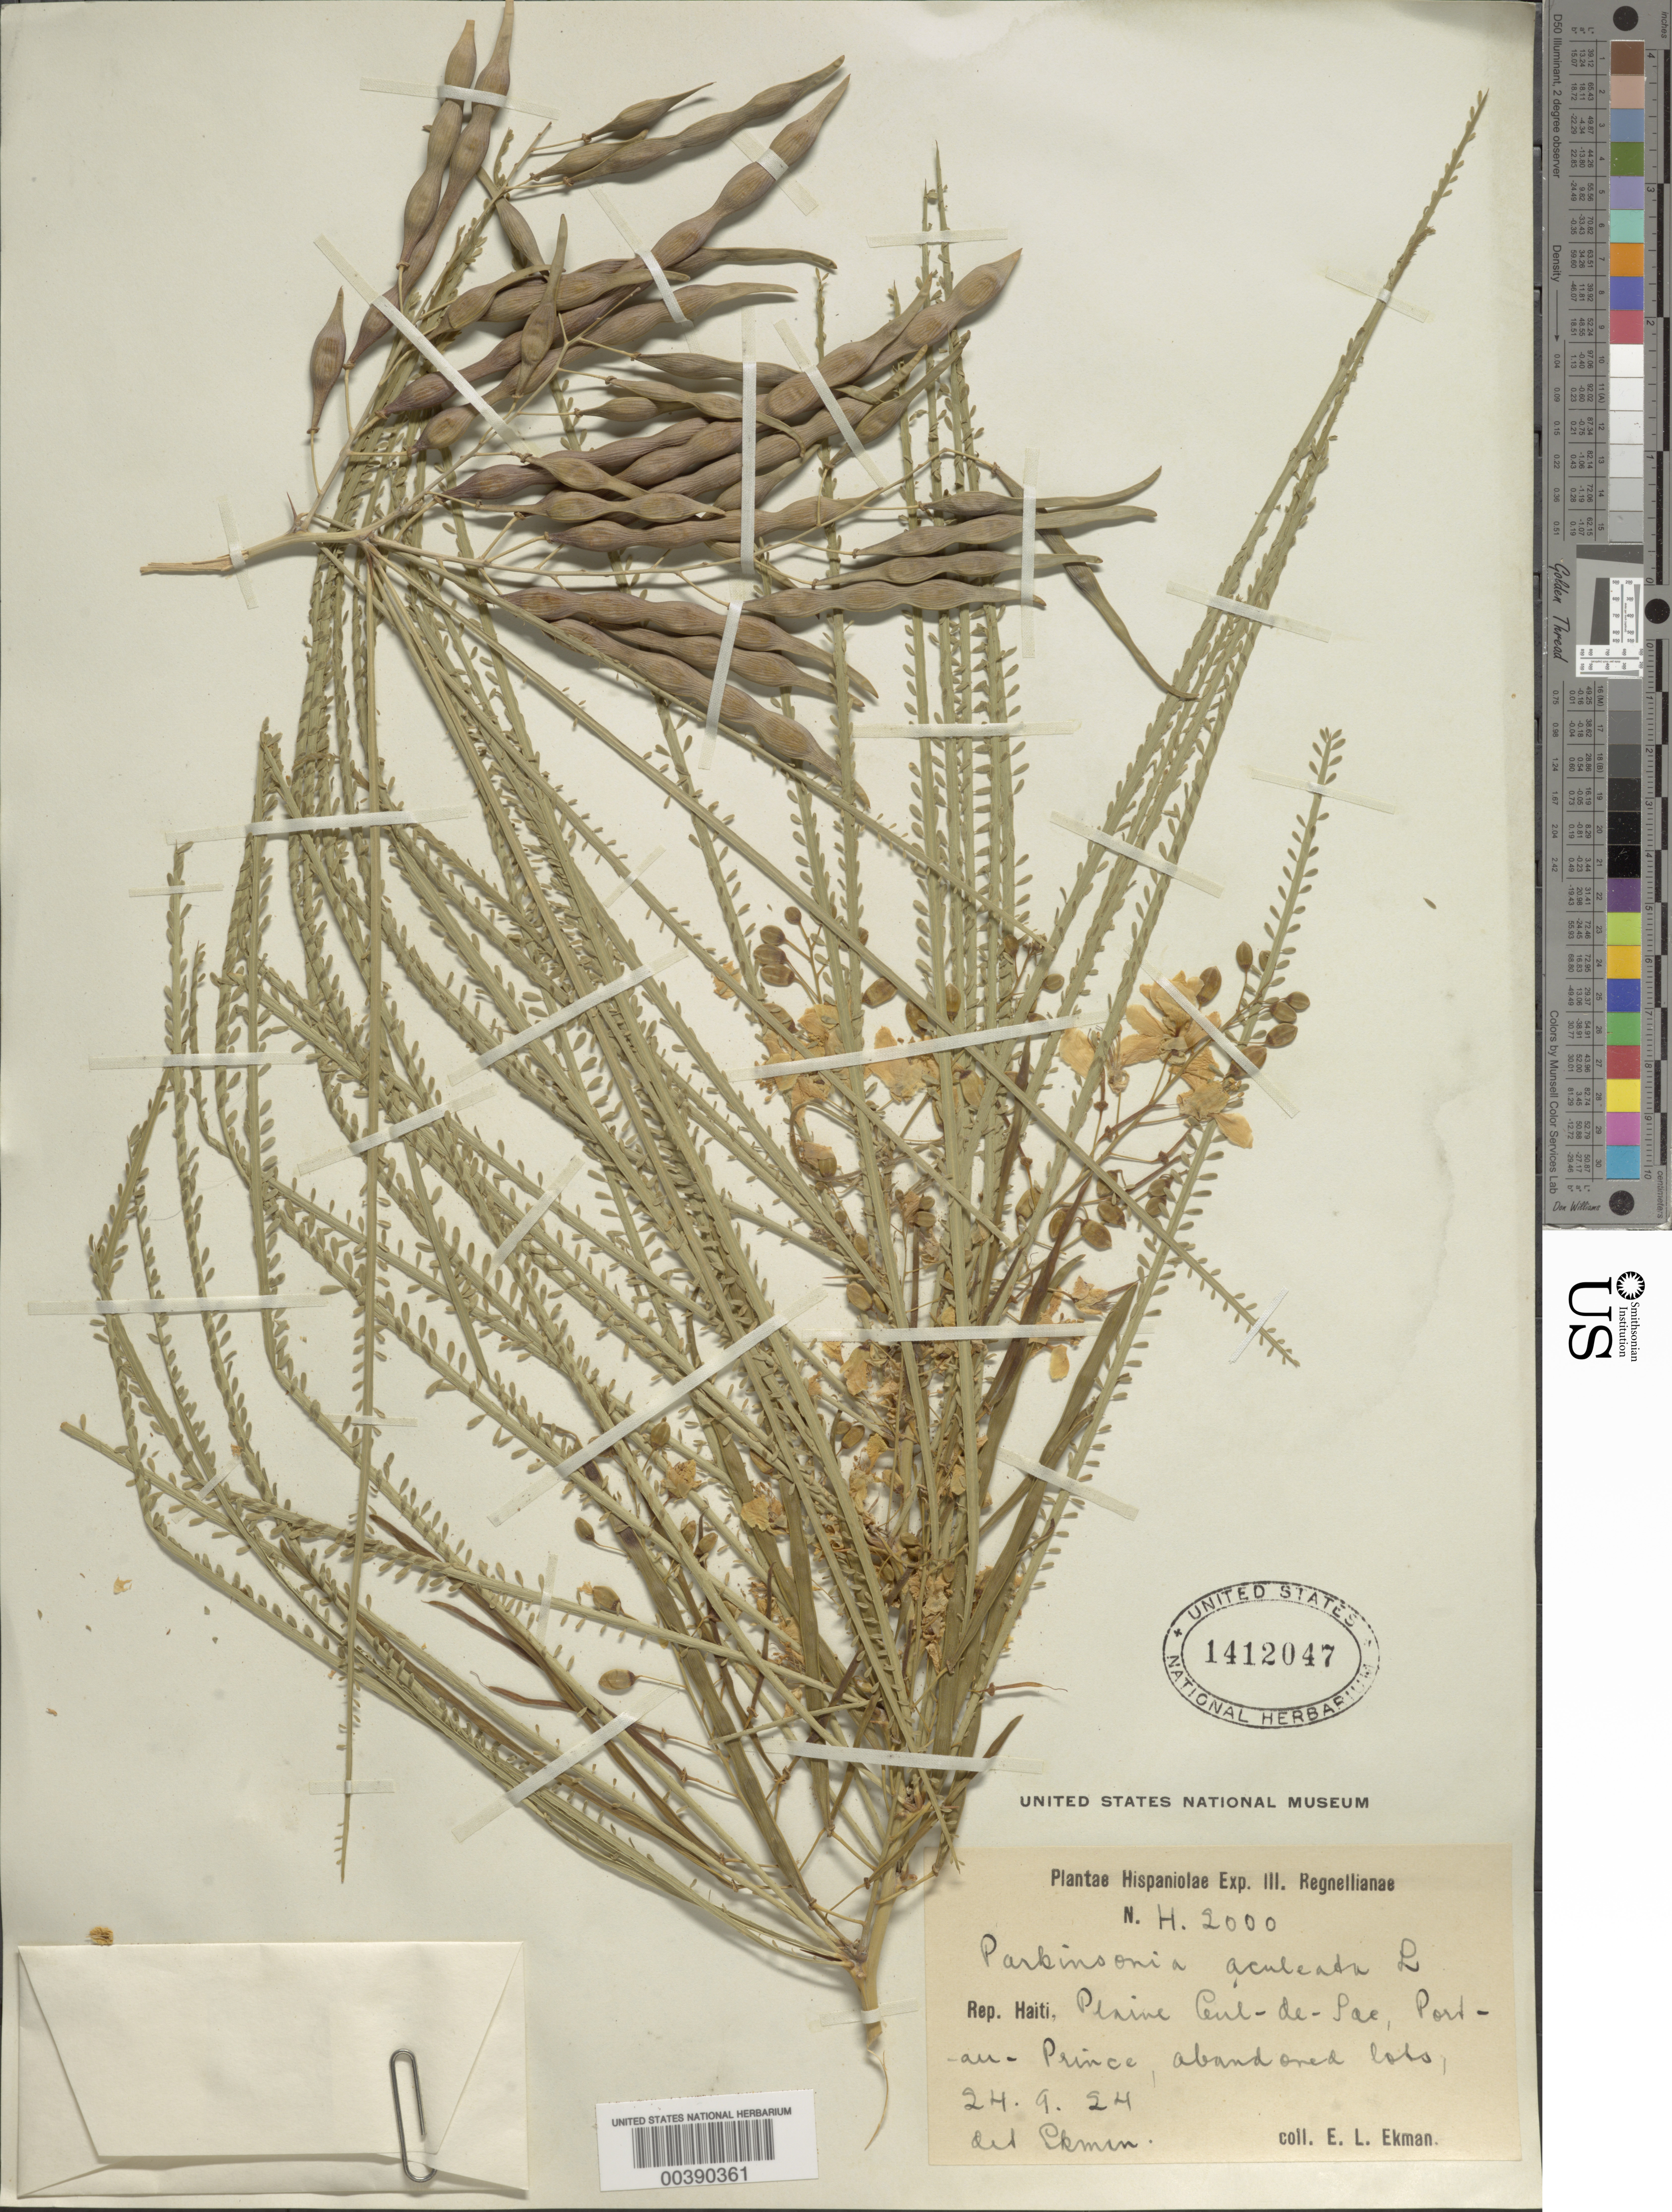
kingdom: Plantae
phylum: Tracheophyta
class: Magnoliopsida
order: Fabales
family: Fabaceae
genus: Parkinsonia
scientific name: Parkinsonia aculeata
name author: L.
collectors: E. L. Ekman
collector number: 2000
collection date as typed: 24 Sep 1924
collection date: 1924-09-24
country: Haiti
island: Hispaniola Island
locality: Plaine cenl-de-pac, port-au-prince, abandoned lots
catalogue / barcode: US 1412047